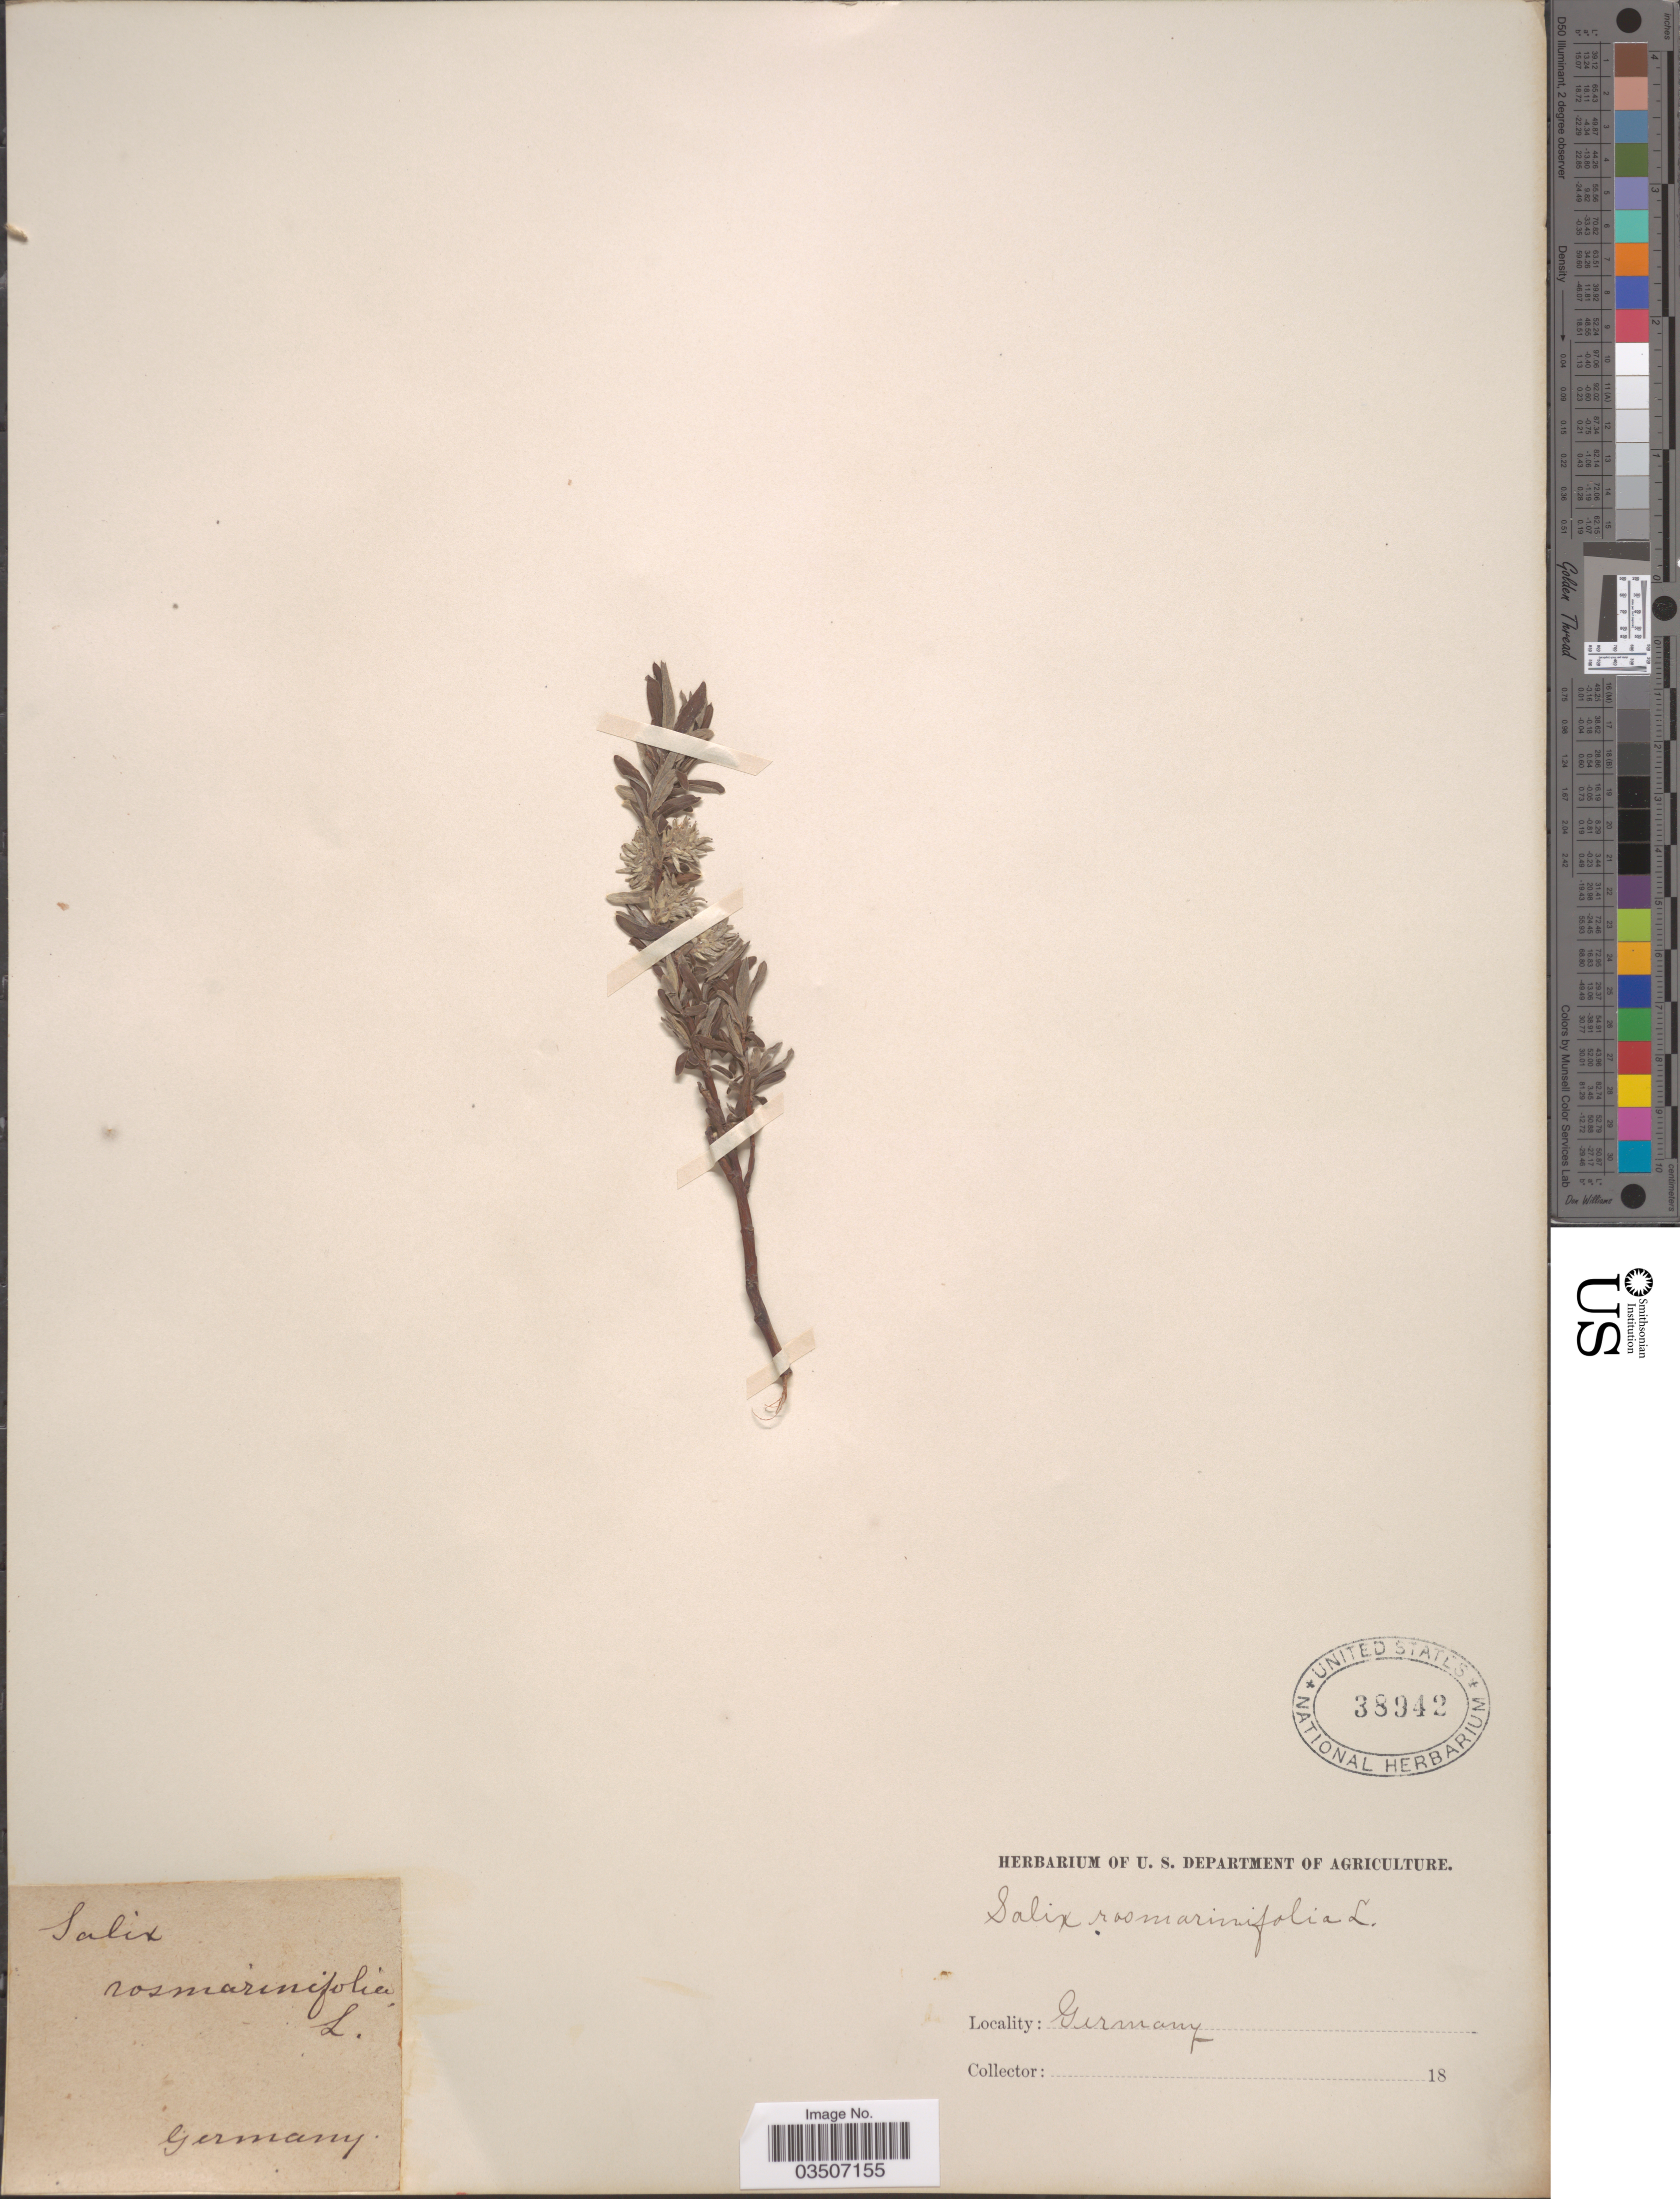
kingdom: Plantae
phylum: Tracheophyta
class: Magnoliopsida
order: Malpighiales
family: Salicaceae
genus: Salix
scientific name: Salix rosmarinifolia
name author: L.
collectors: Facchini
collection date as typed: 18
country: Germany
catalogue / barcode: US 38942